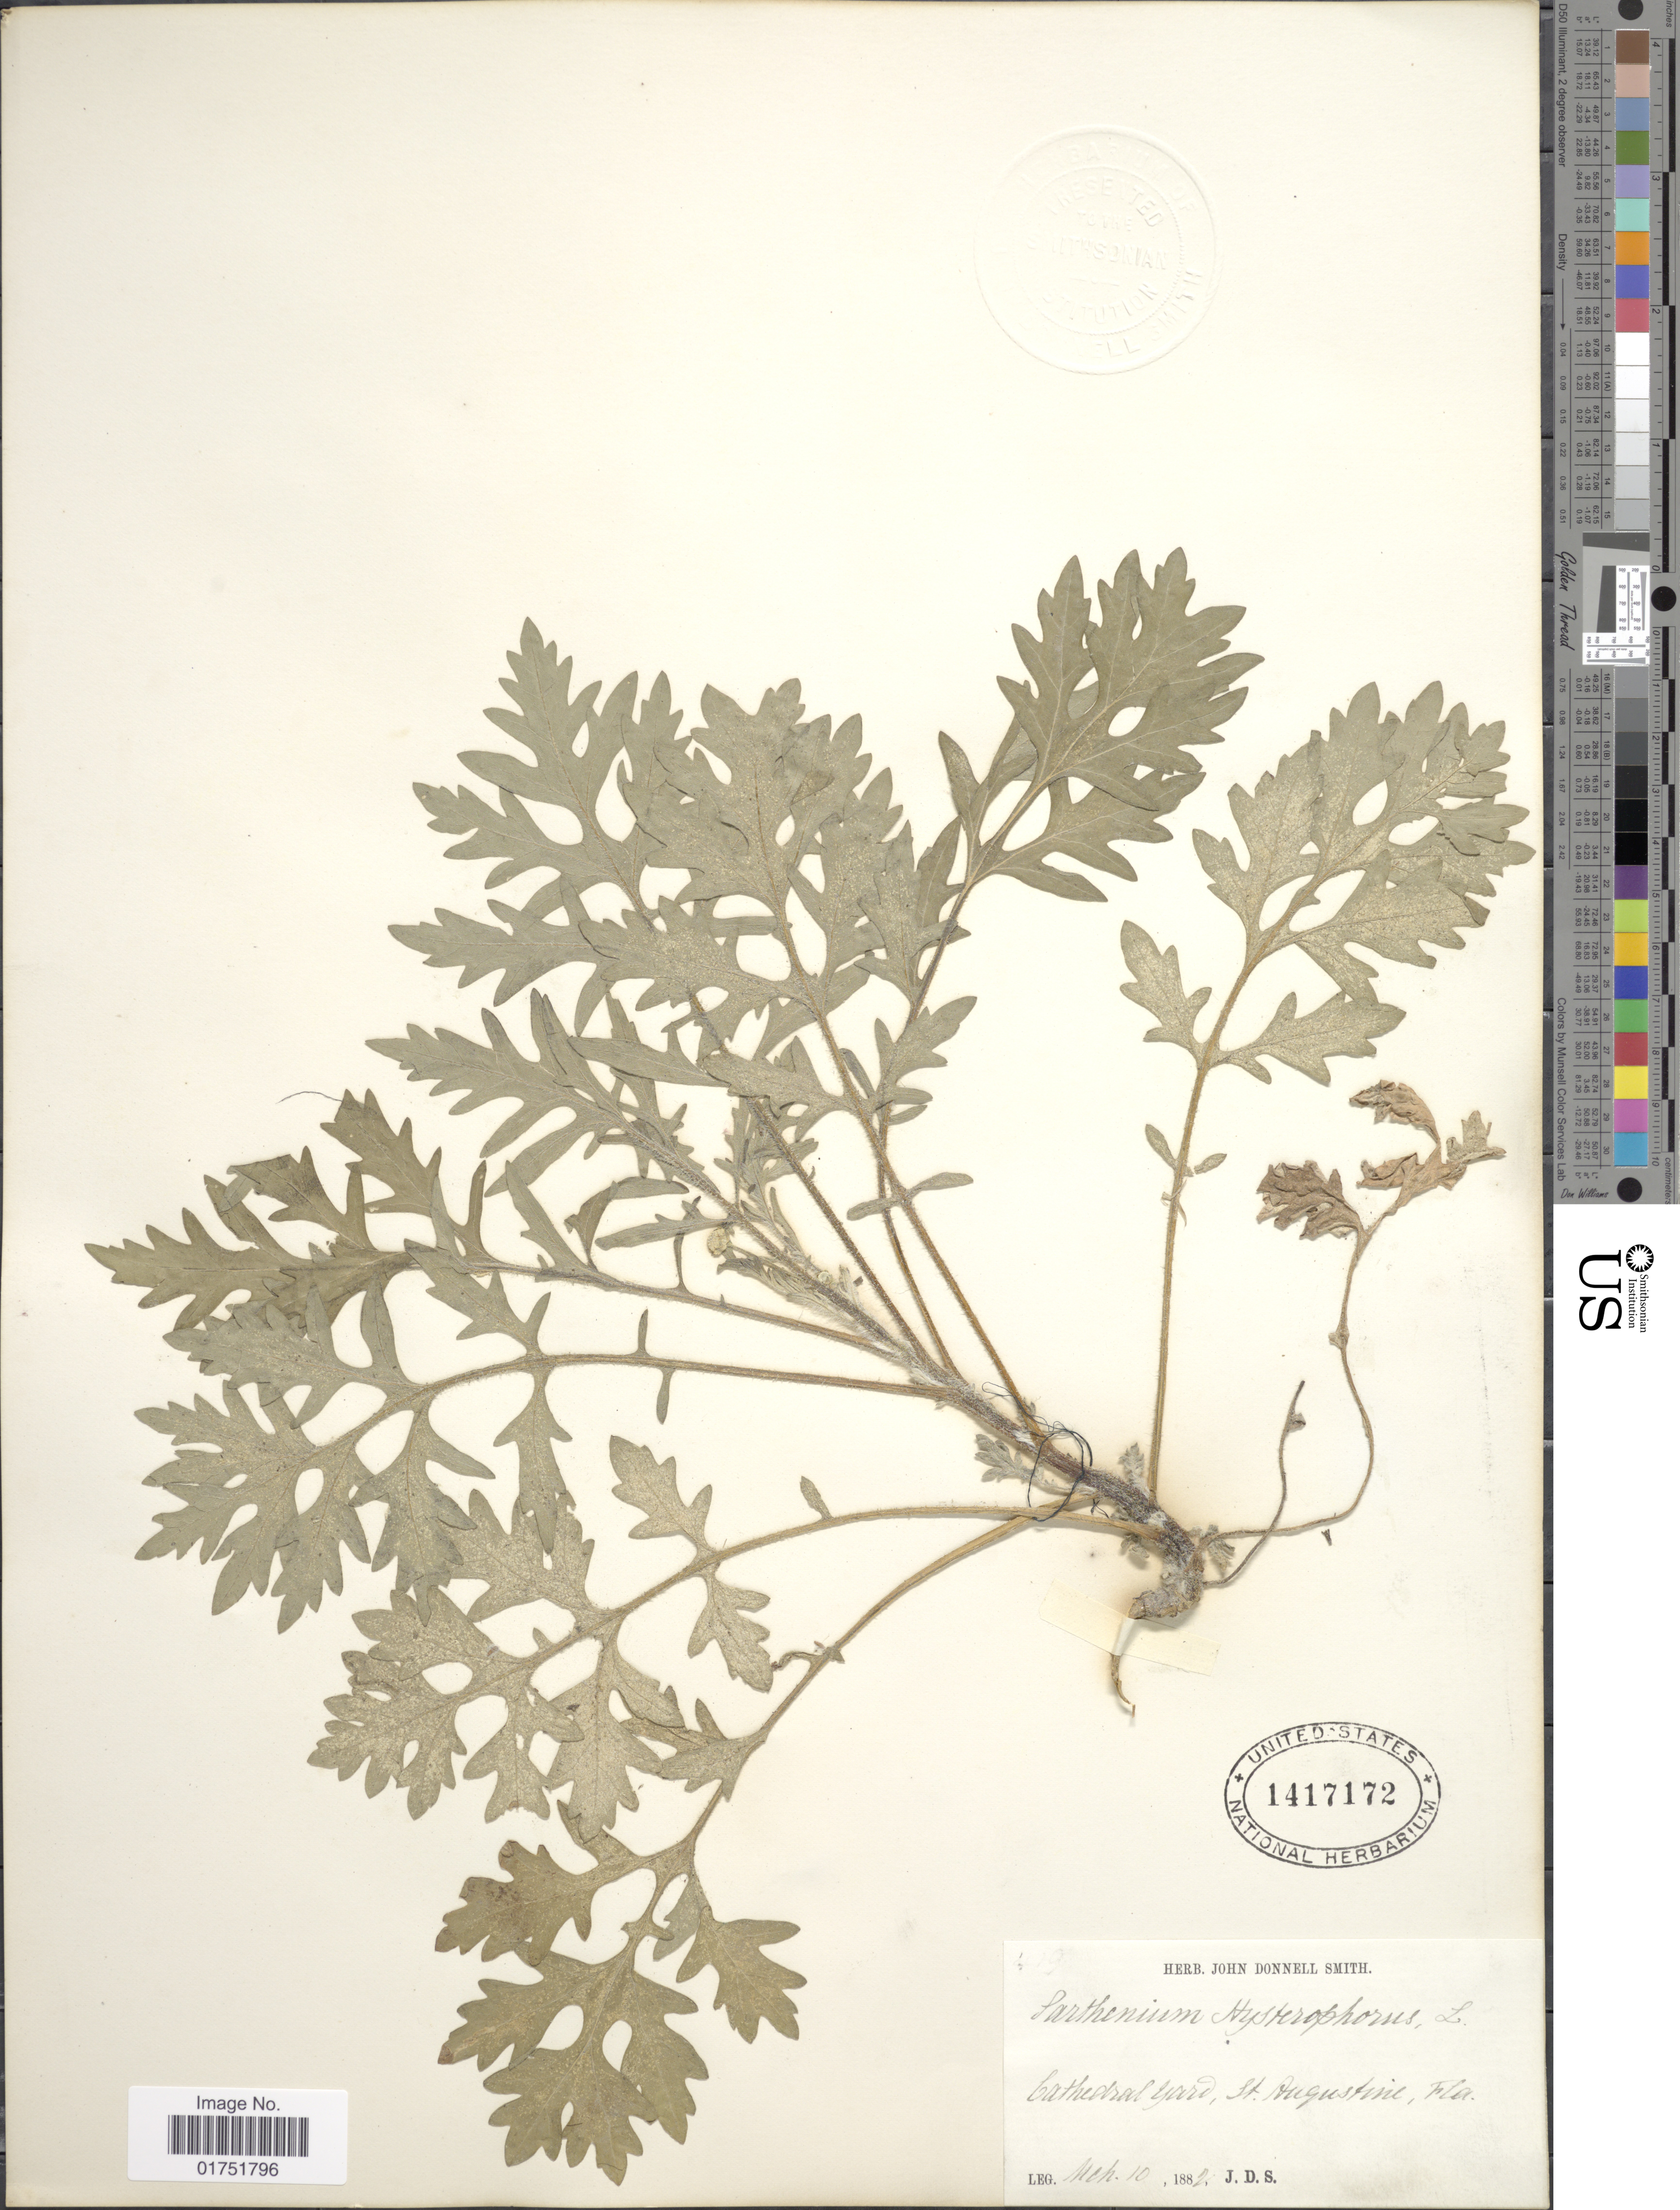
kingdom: Plantae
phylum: Tracheophyta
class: Magnoliopsida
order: Asterales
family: Asteraceae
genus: Parthenium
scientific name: Parthenium hysterophorus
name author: L.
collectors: J. Donnell Smith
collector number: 419*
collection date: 1882-03-10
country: United States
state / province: Florida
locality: Cathedral Yard, St. Augustine, Fla.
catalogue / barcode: US 1417172